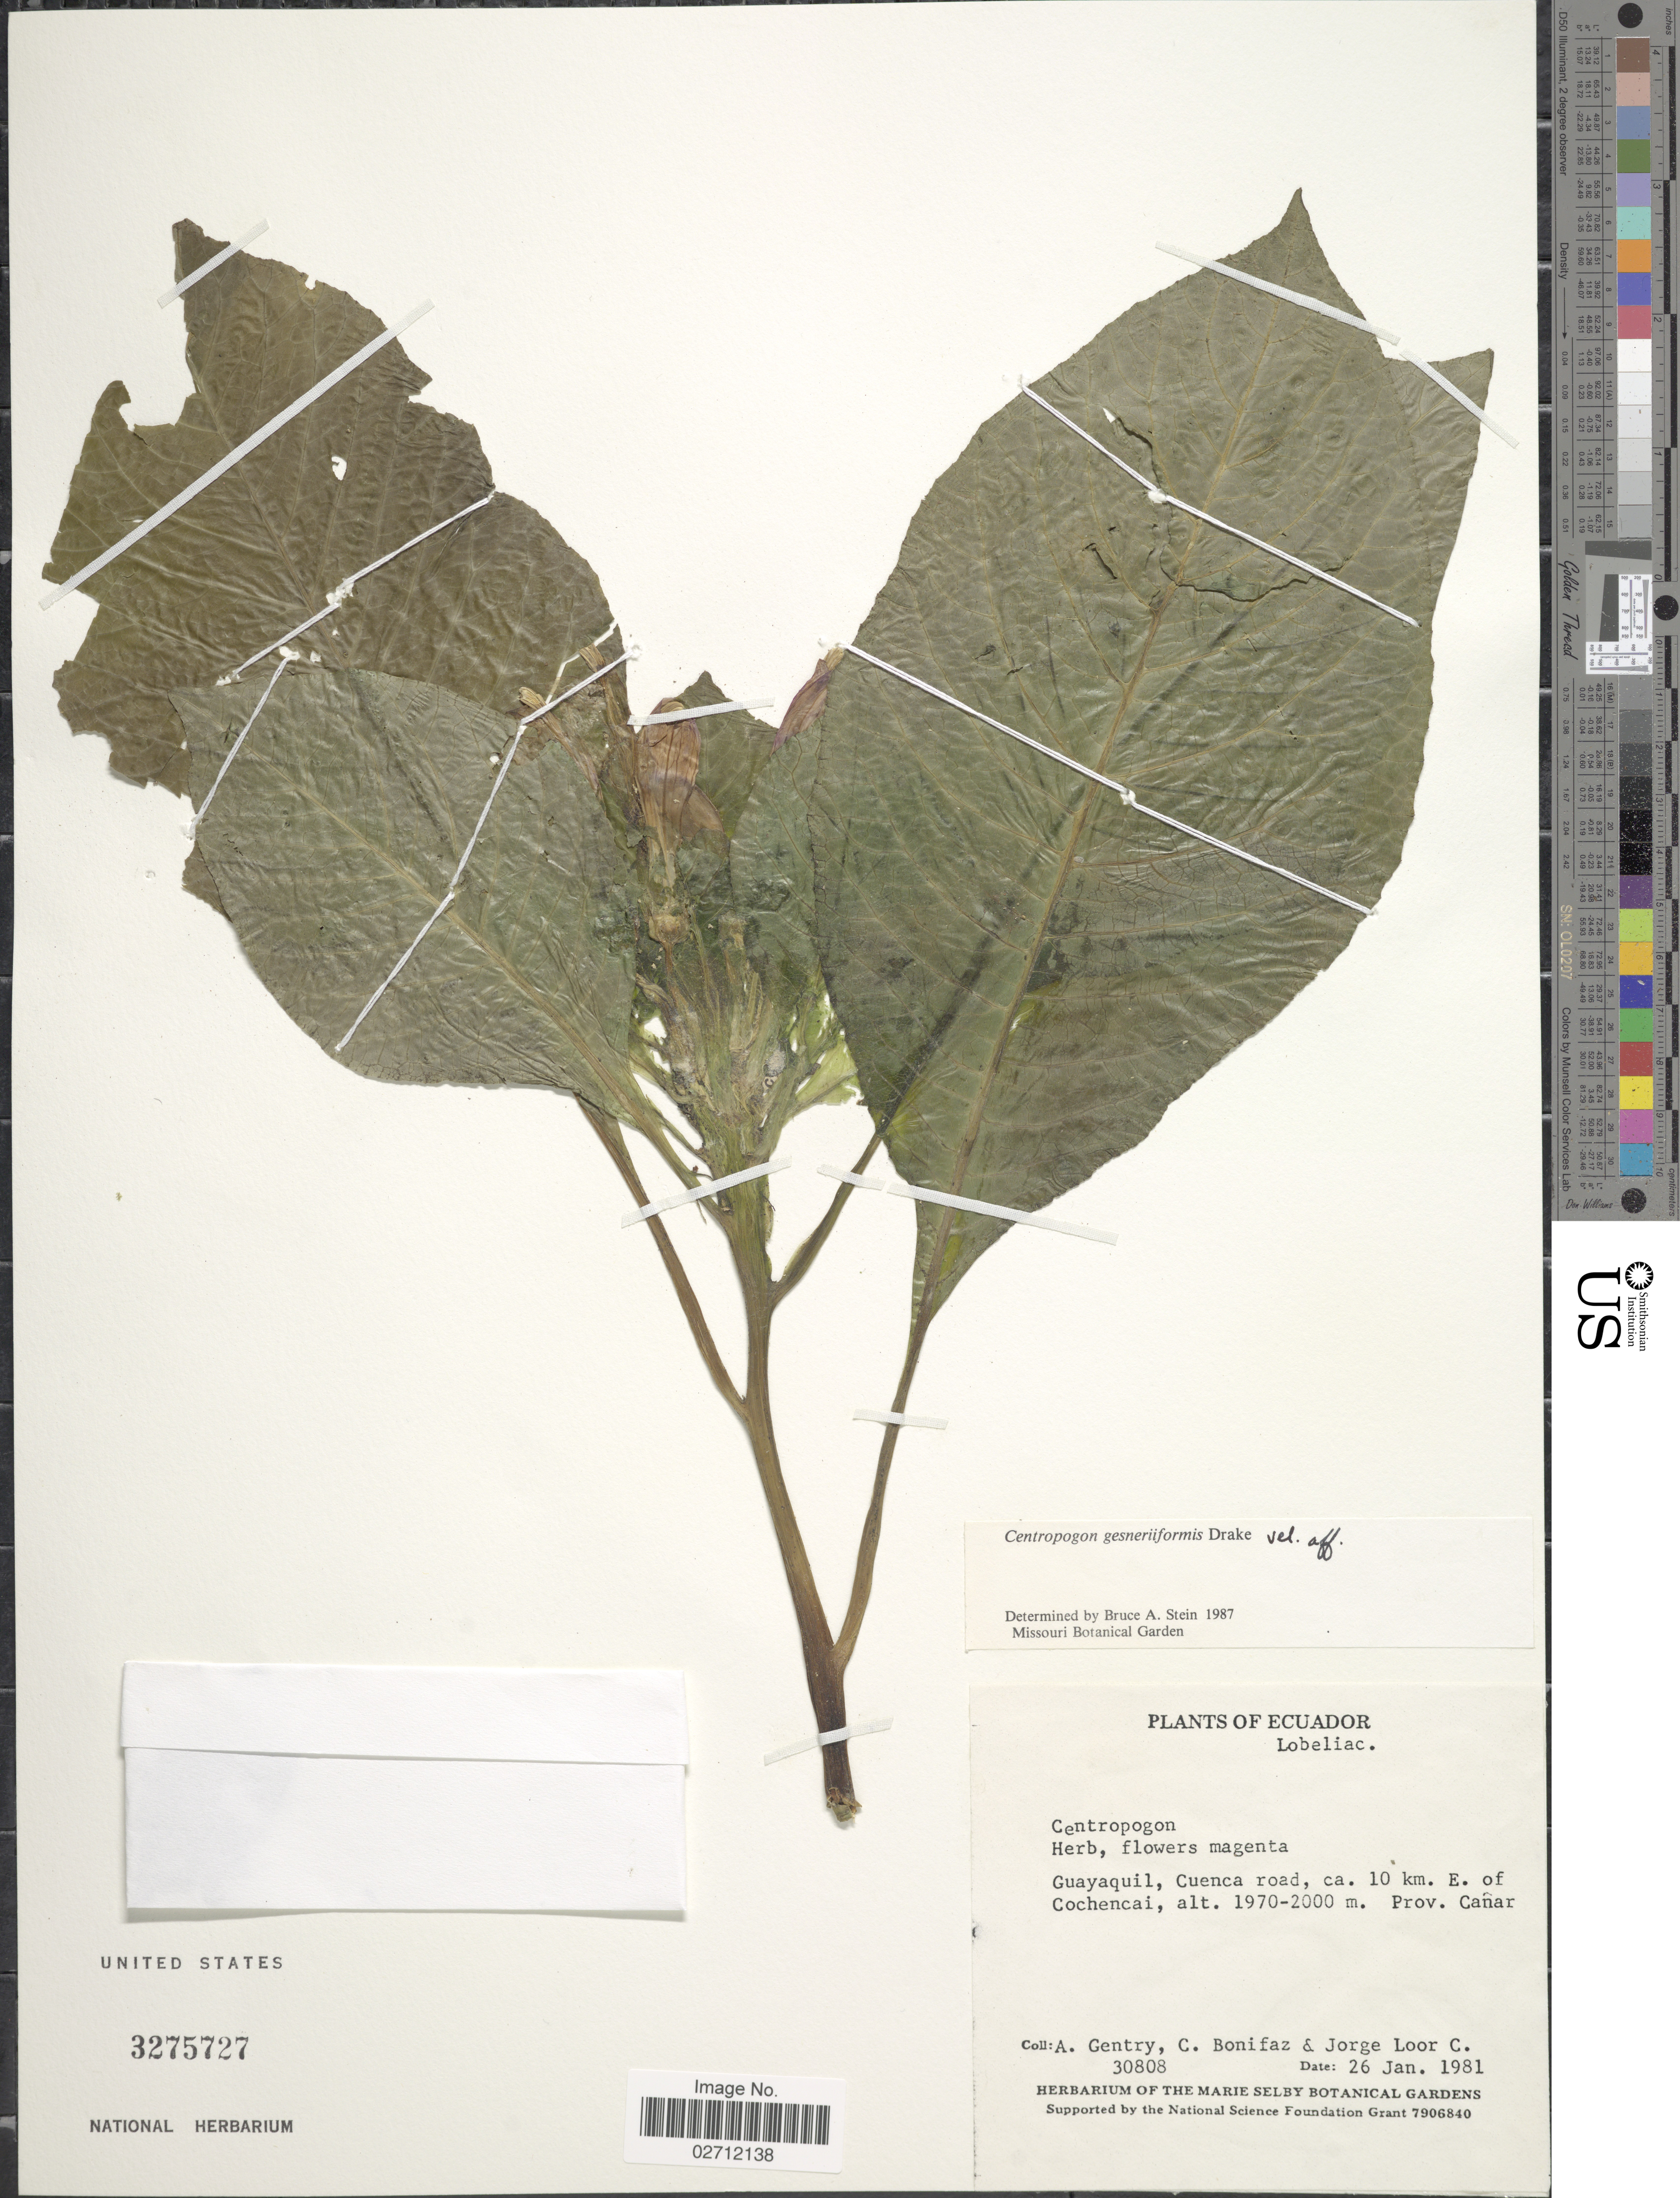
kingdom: Plantae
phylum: Tracheophyta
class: Magnoliopsida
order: Asterales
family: Campanulaceae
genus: Centropogon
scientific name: Centropogon gesneriformis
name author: Drake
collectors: A. H. Gentry, C. Bonifaz & J. Loor C.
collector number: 30808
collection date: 1981-01-26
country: Ecuador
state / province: Cañar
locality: Guayaquil, Cuenca road, ca. 10 km. E. of Cochencai.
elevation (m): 1970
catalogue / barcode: US 3275727